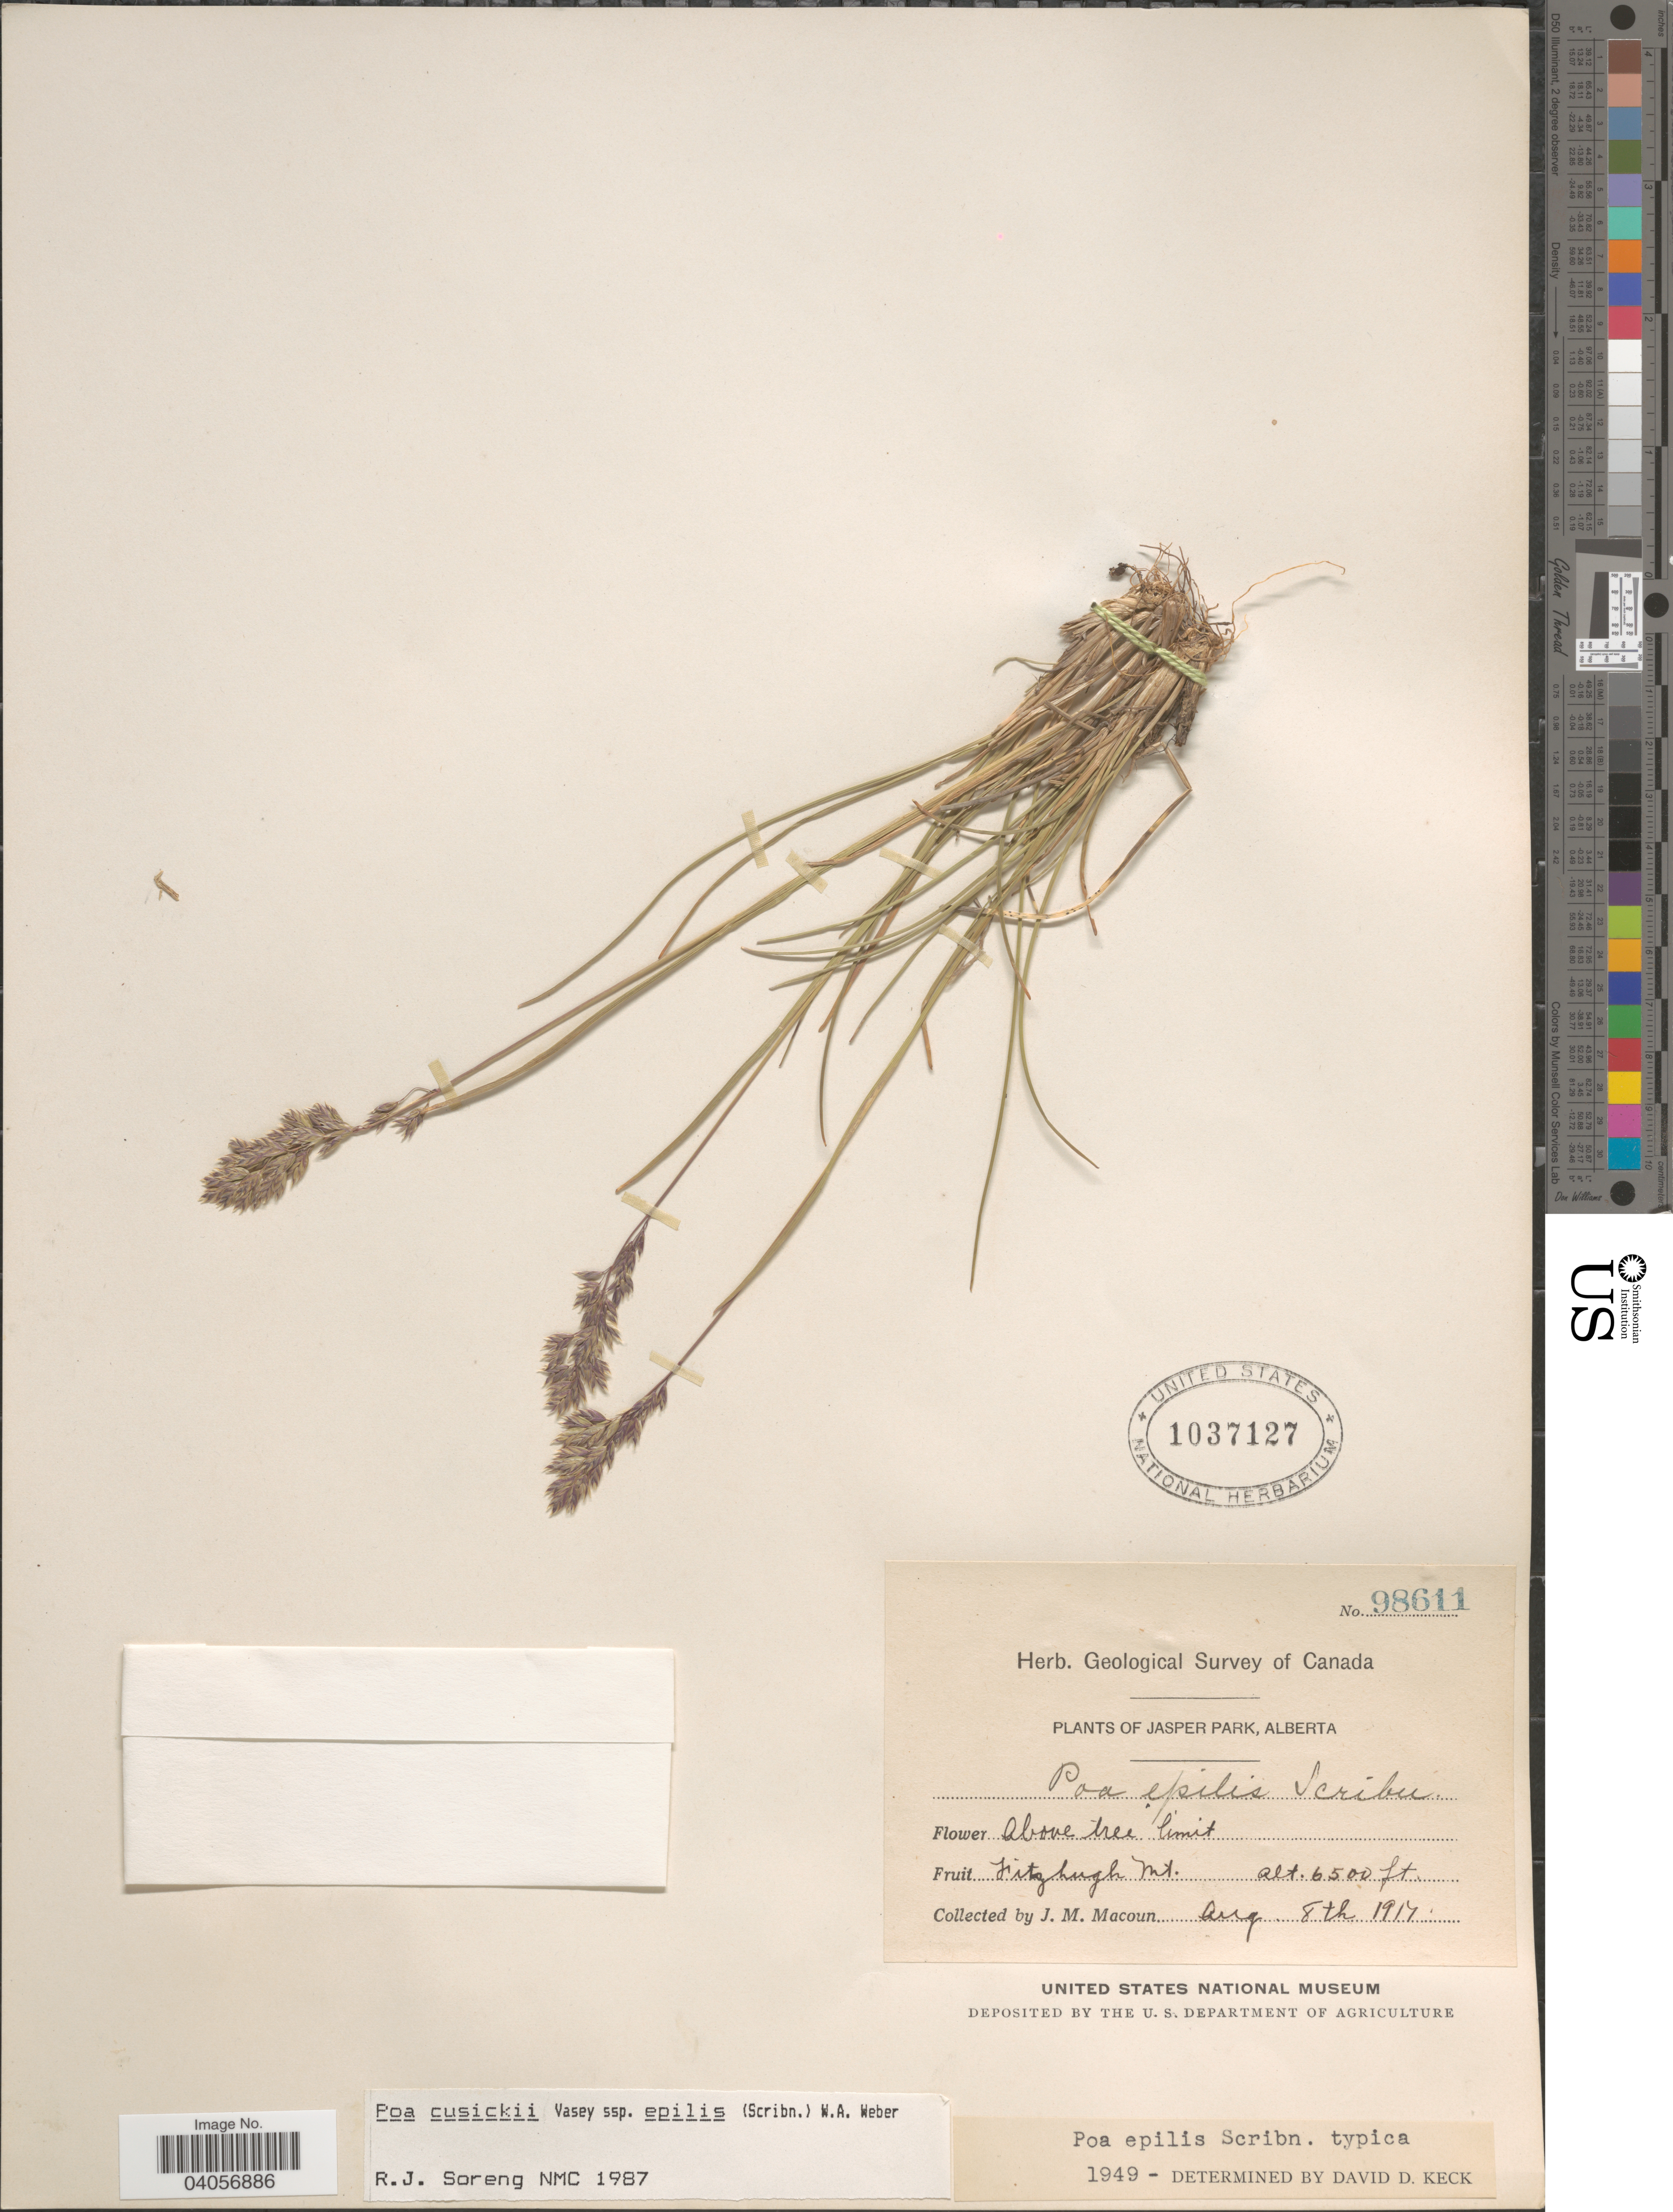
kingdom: Plantae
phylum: Tracheophyta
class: Liliopsida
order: Poales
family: Poaceae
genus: Poa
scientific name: Poa cusickii subsp. epilis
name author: (Scribn.) W.A. Weber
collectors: J. M. Macoun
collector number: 98611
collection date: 1917-08-08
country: Canada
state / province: Alberta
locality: Jasper Park. Fitzhugh Mt.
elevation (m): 1981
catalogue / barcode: US 1037127